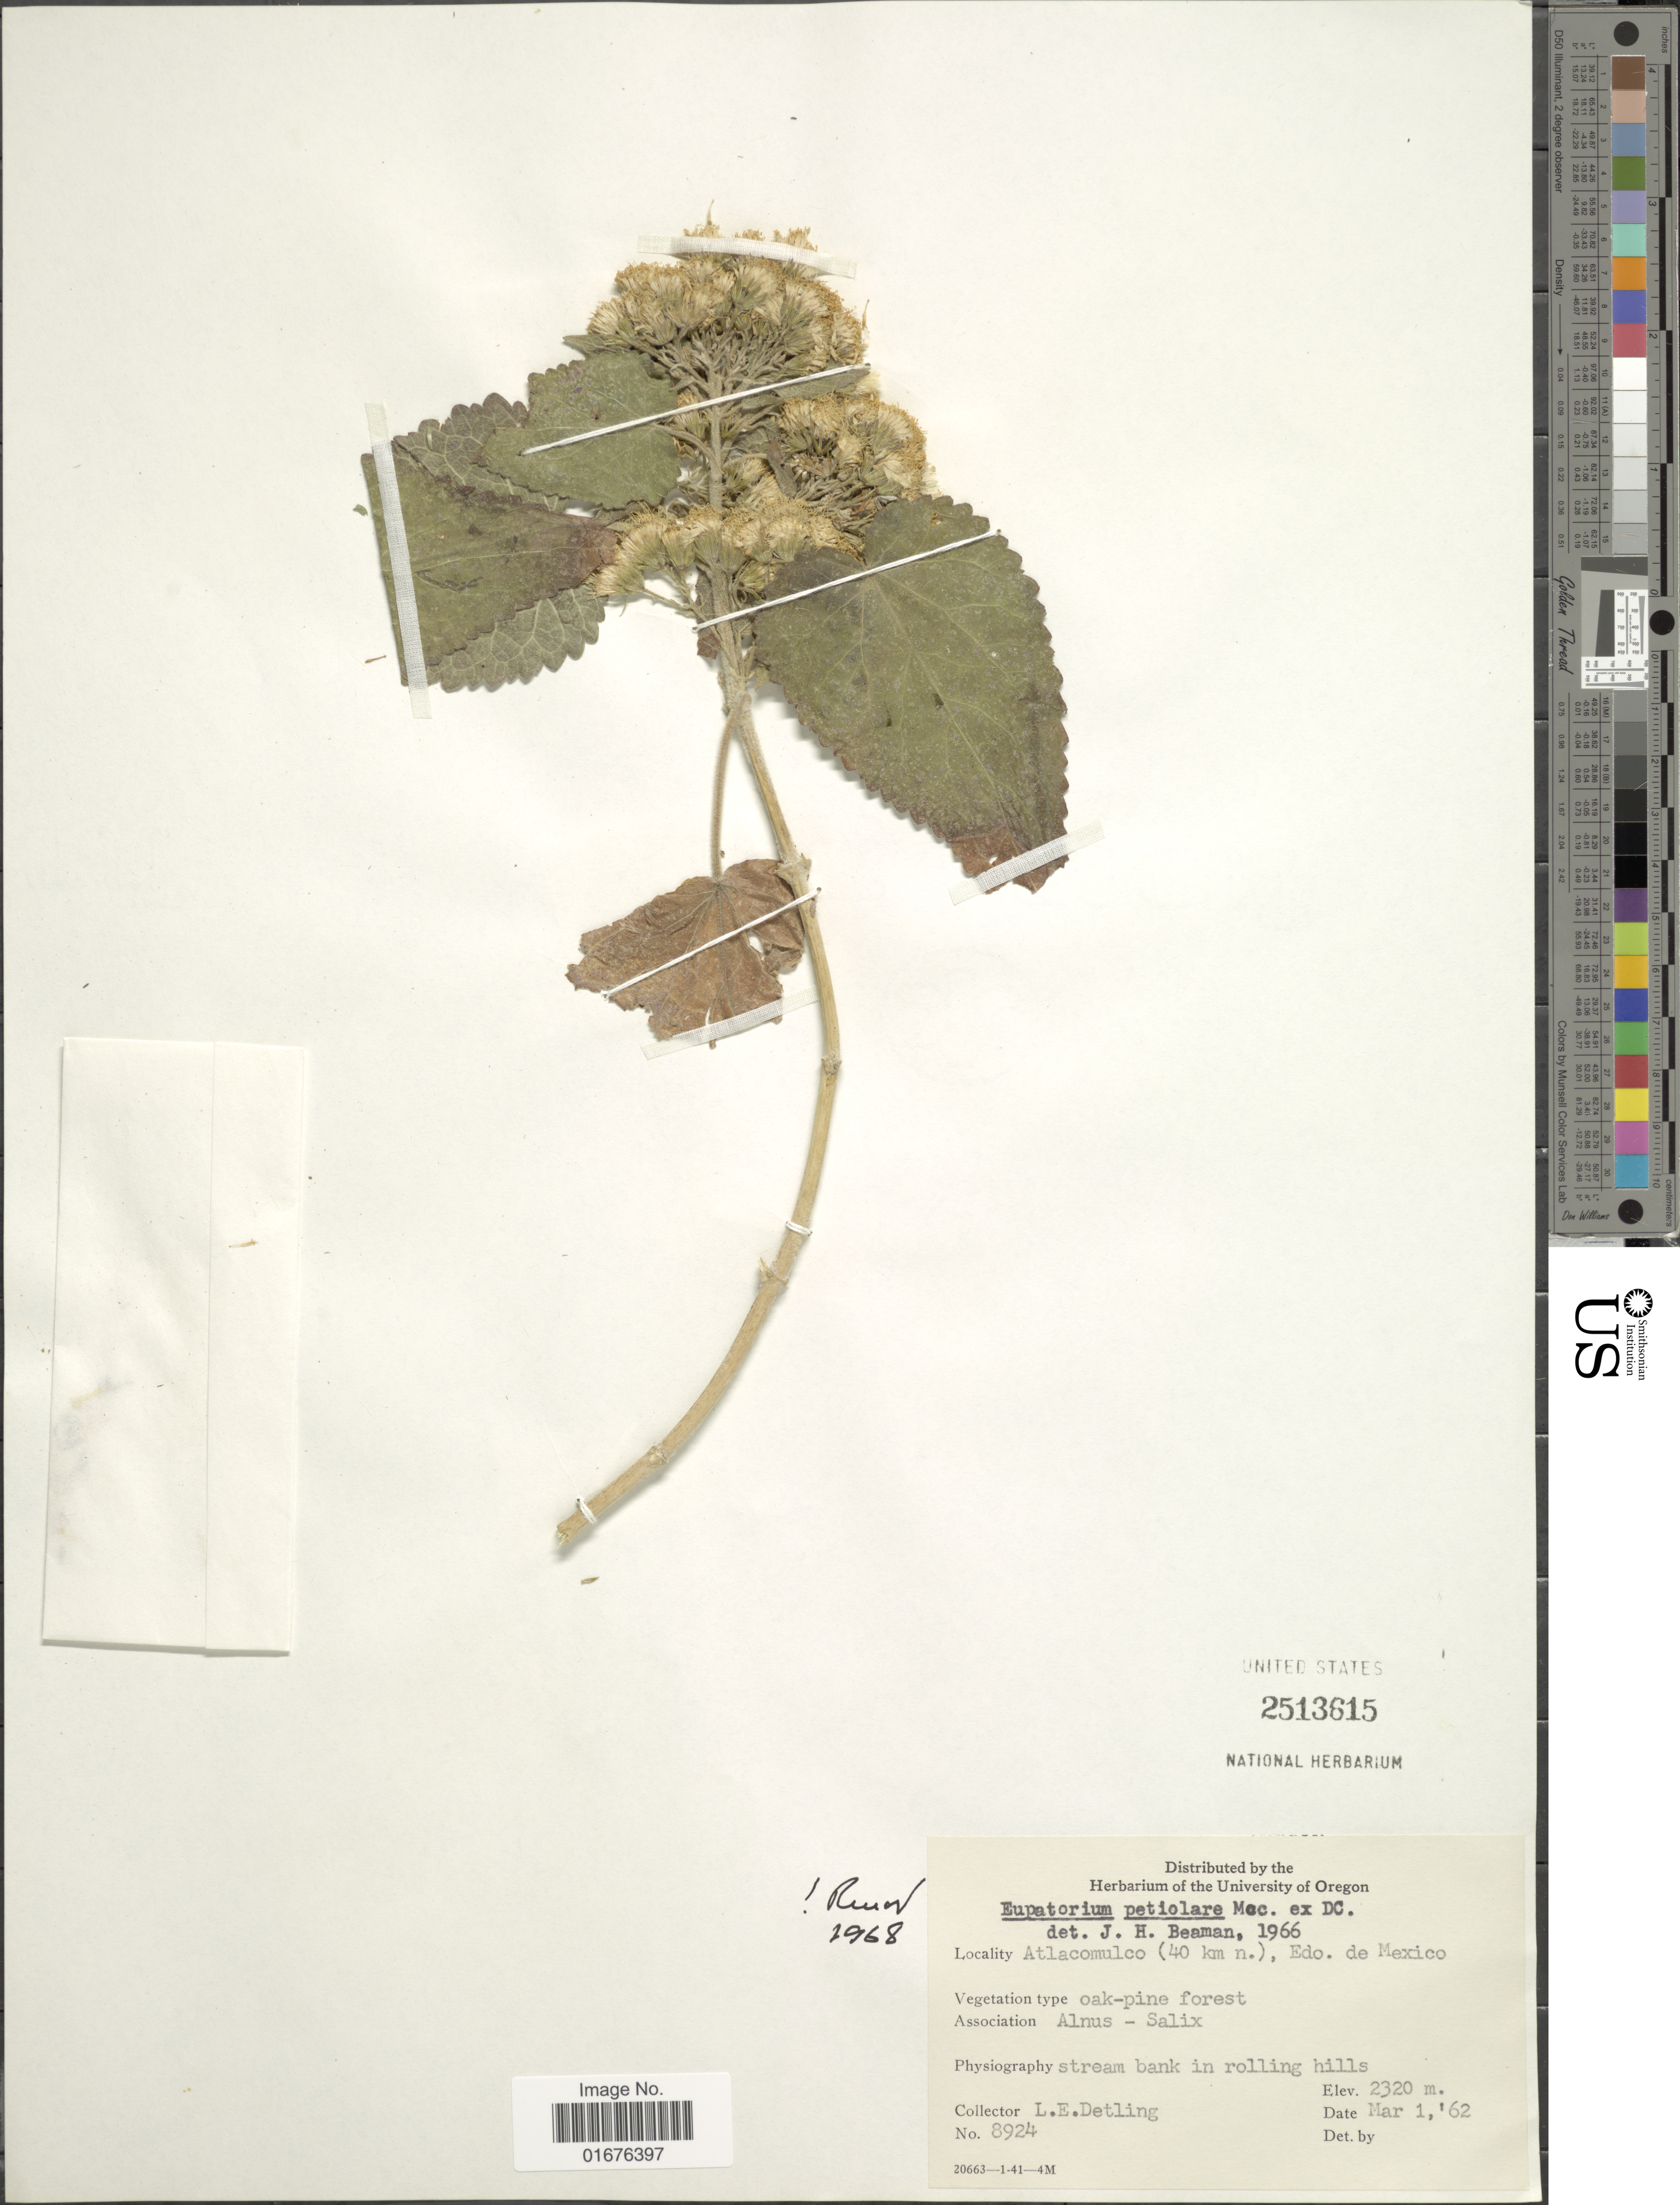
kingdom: Plantae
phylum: Tracheophyta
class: Magnoliopsida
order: Asterales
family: Asteraceae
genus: Ageratina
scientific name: Ageratina petiolaris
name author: (Moc. & Sessé ex DC.) R.M. King & H. Rob.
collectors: L. E. Detling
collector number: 8924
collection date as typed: Transcribed d/m/y: 1/3/62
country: Mexico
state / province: México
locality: Atlacomulo (40 km. n.), oak pine forest, stream bank in rolling hills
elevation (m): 2320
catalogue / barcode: US 2513615